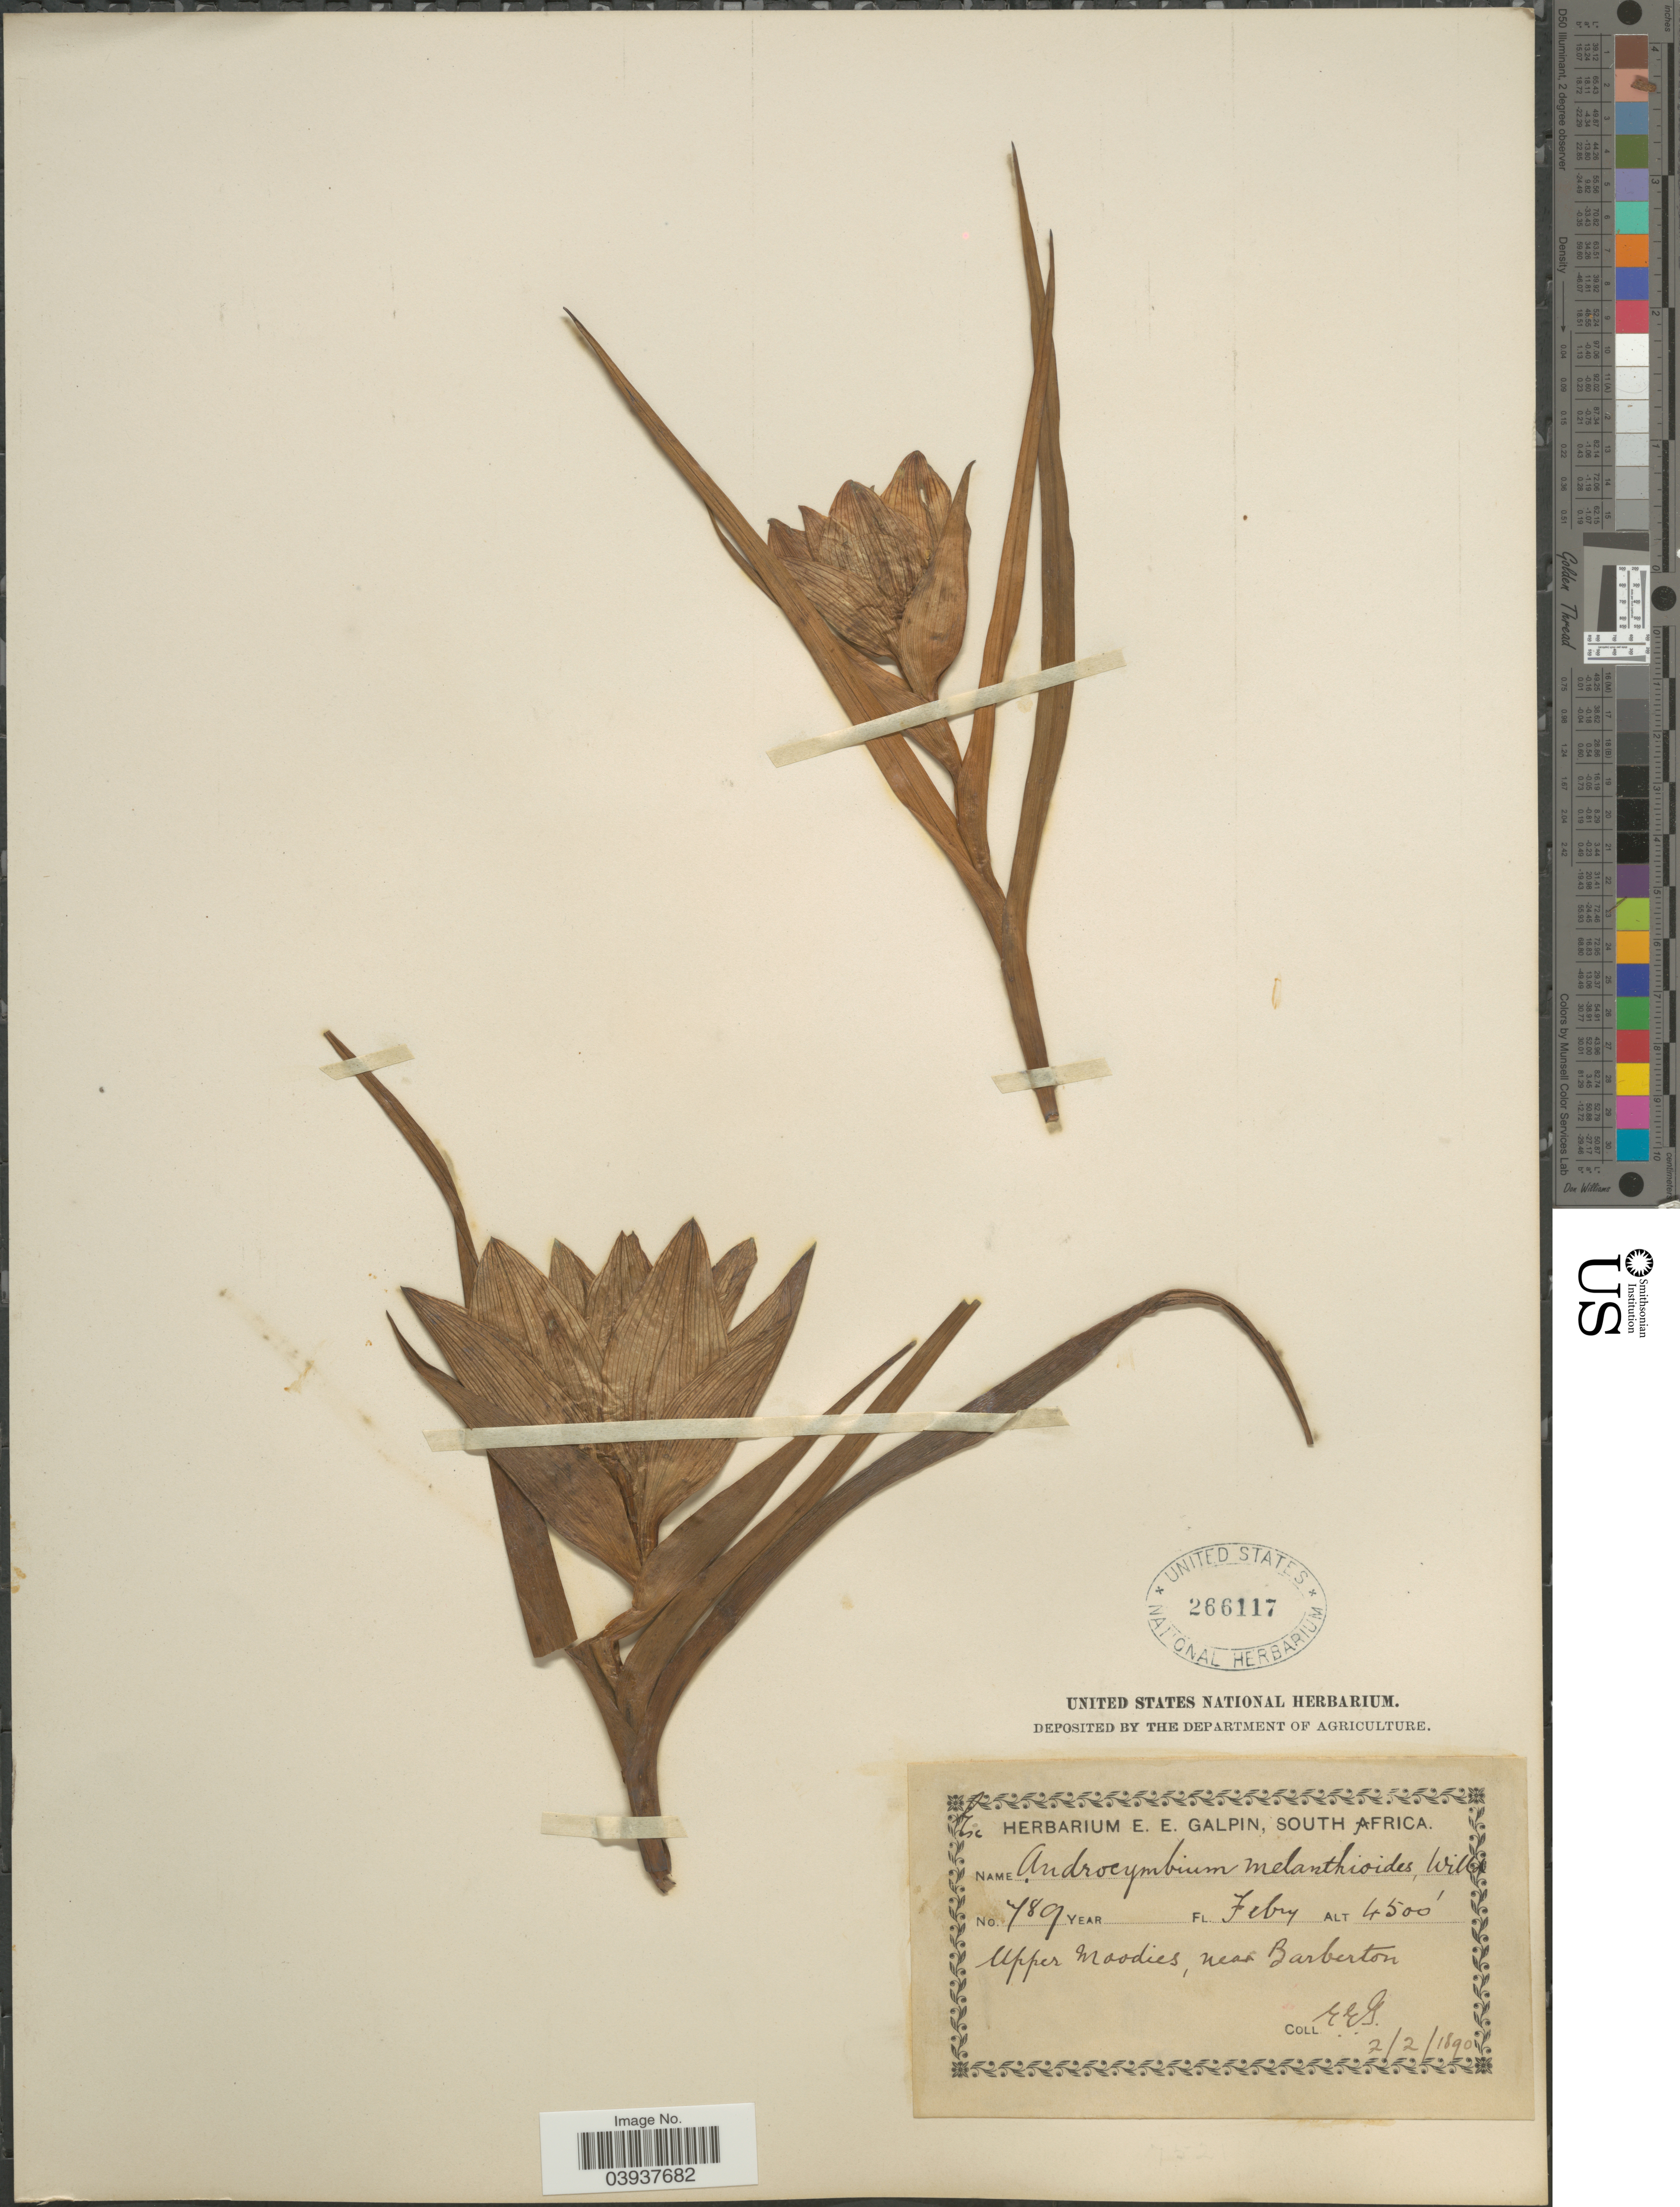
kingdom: Plantae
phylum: Tracheophyta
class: Liliopsida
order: Liliales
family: Colchicaceae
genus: Androcymbium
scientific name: Androcymbium melanthioides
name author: Willd.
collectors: E. Galpin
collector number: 789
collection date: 1890-02-02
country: South Africa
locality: Upper Moodies, near Barberton.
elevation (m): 1372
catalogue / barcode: US 266117